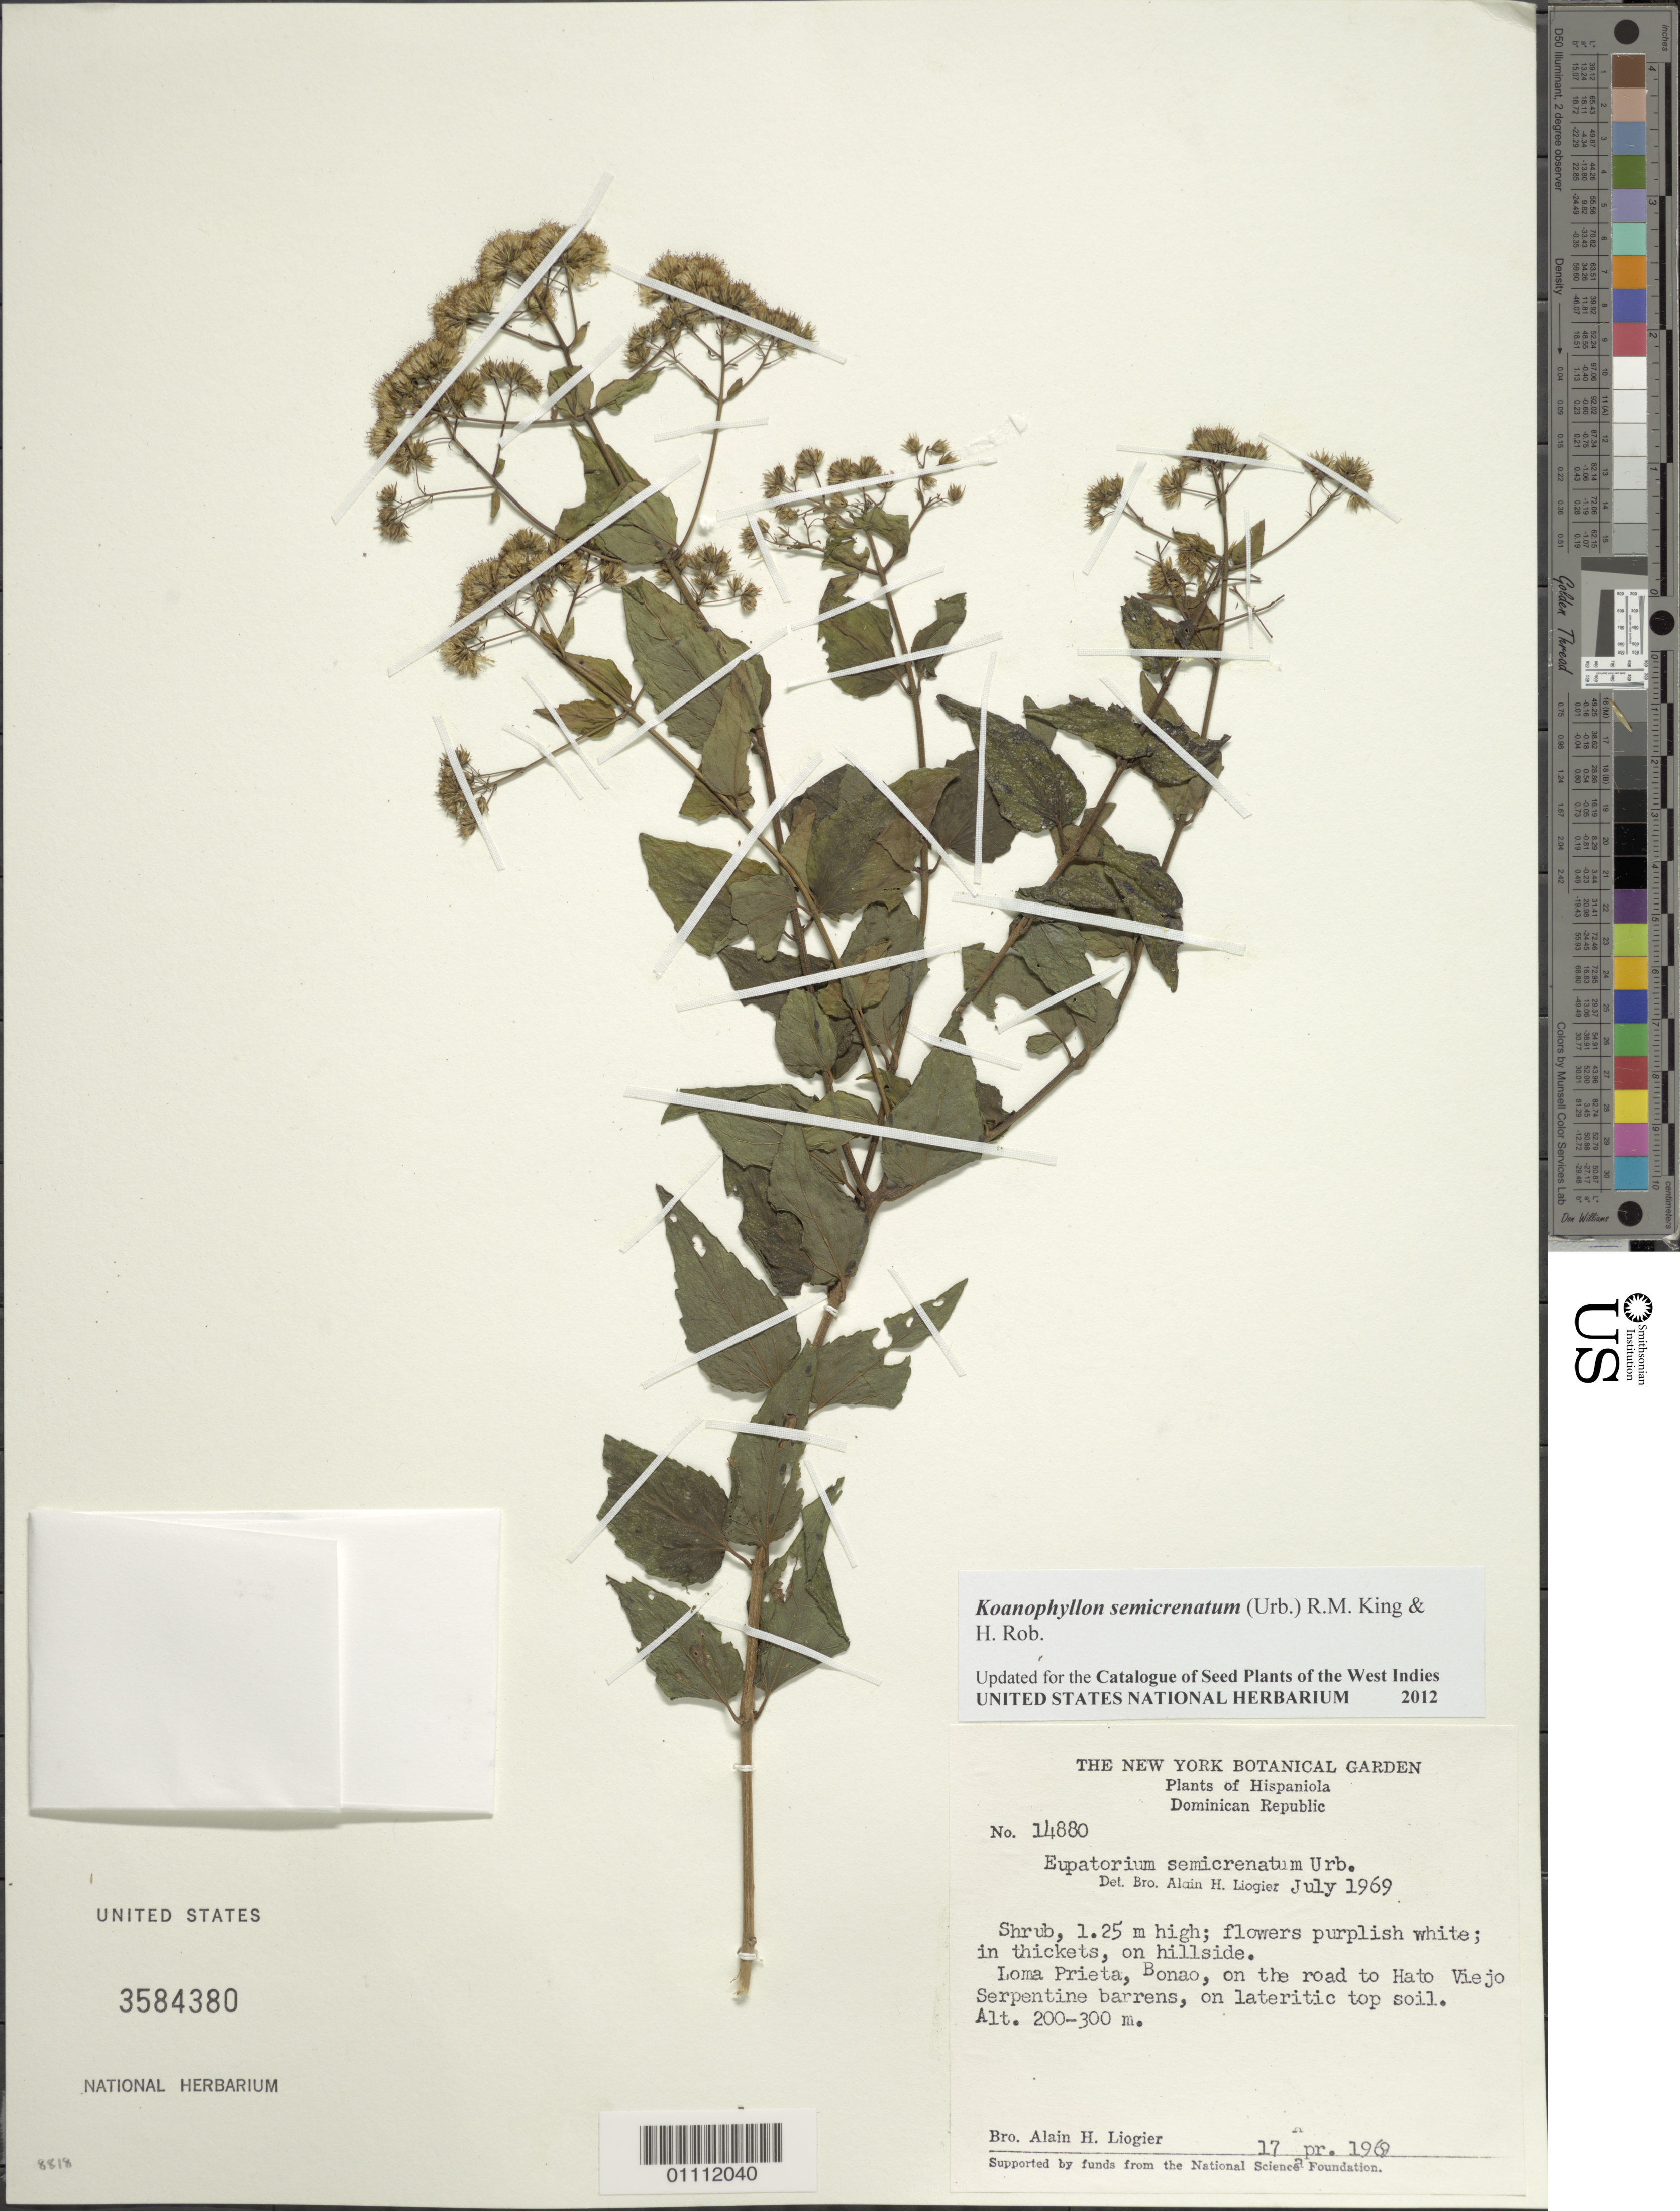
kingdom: Plantae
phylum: Tracheophyta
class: Magnoliopsida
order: Asterales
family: Asteraceae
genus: Koanophyllon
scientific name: Koanophyllon semicrenatum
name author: (Urb.) R.M. King & H. Rob.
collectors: A. H. Liogier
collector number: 14880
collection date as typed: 17 Apr 1969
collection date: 1969-04-17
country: Dominican Republic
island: Hispaniola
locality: Boano, Loma Prieta, on the road to Hato Viejo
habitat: Serpentine barrens, on lateritic top soil; in thickets on hillside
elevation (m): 200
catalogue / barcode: US 3584380